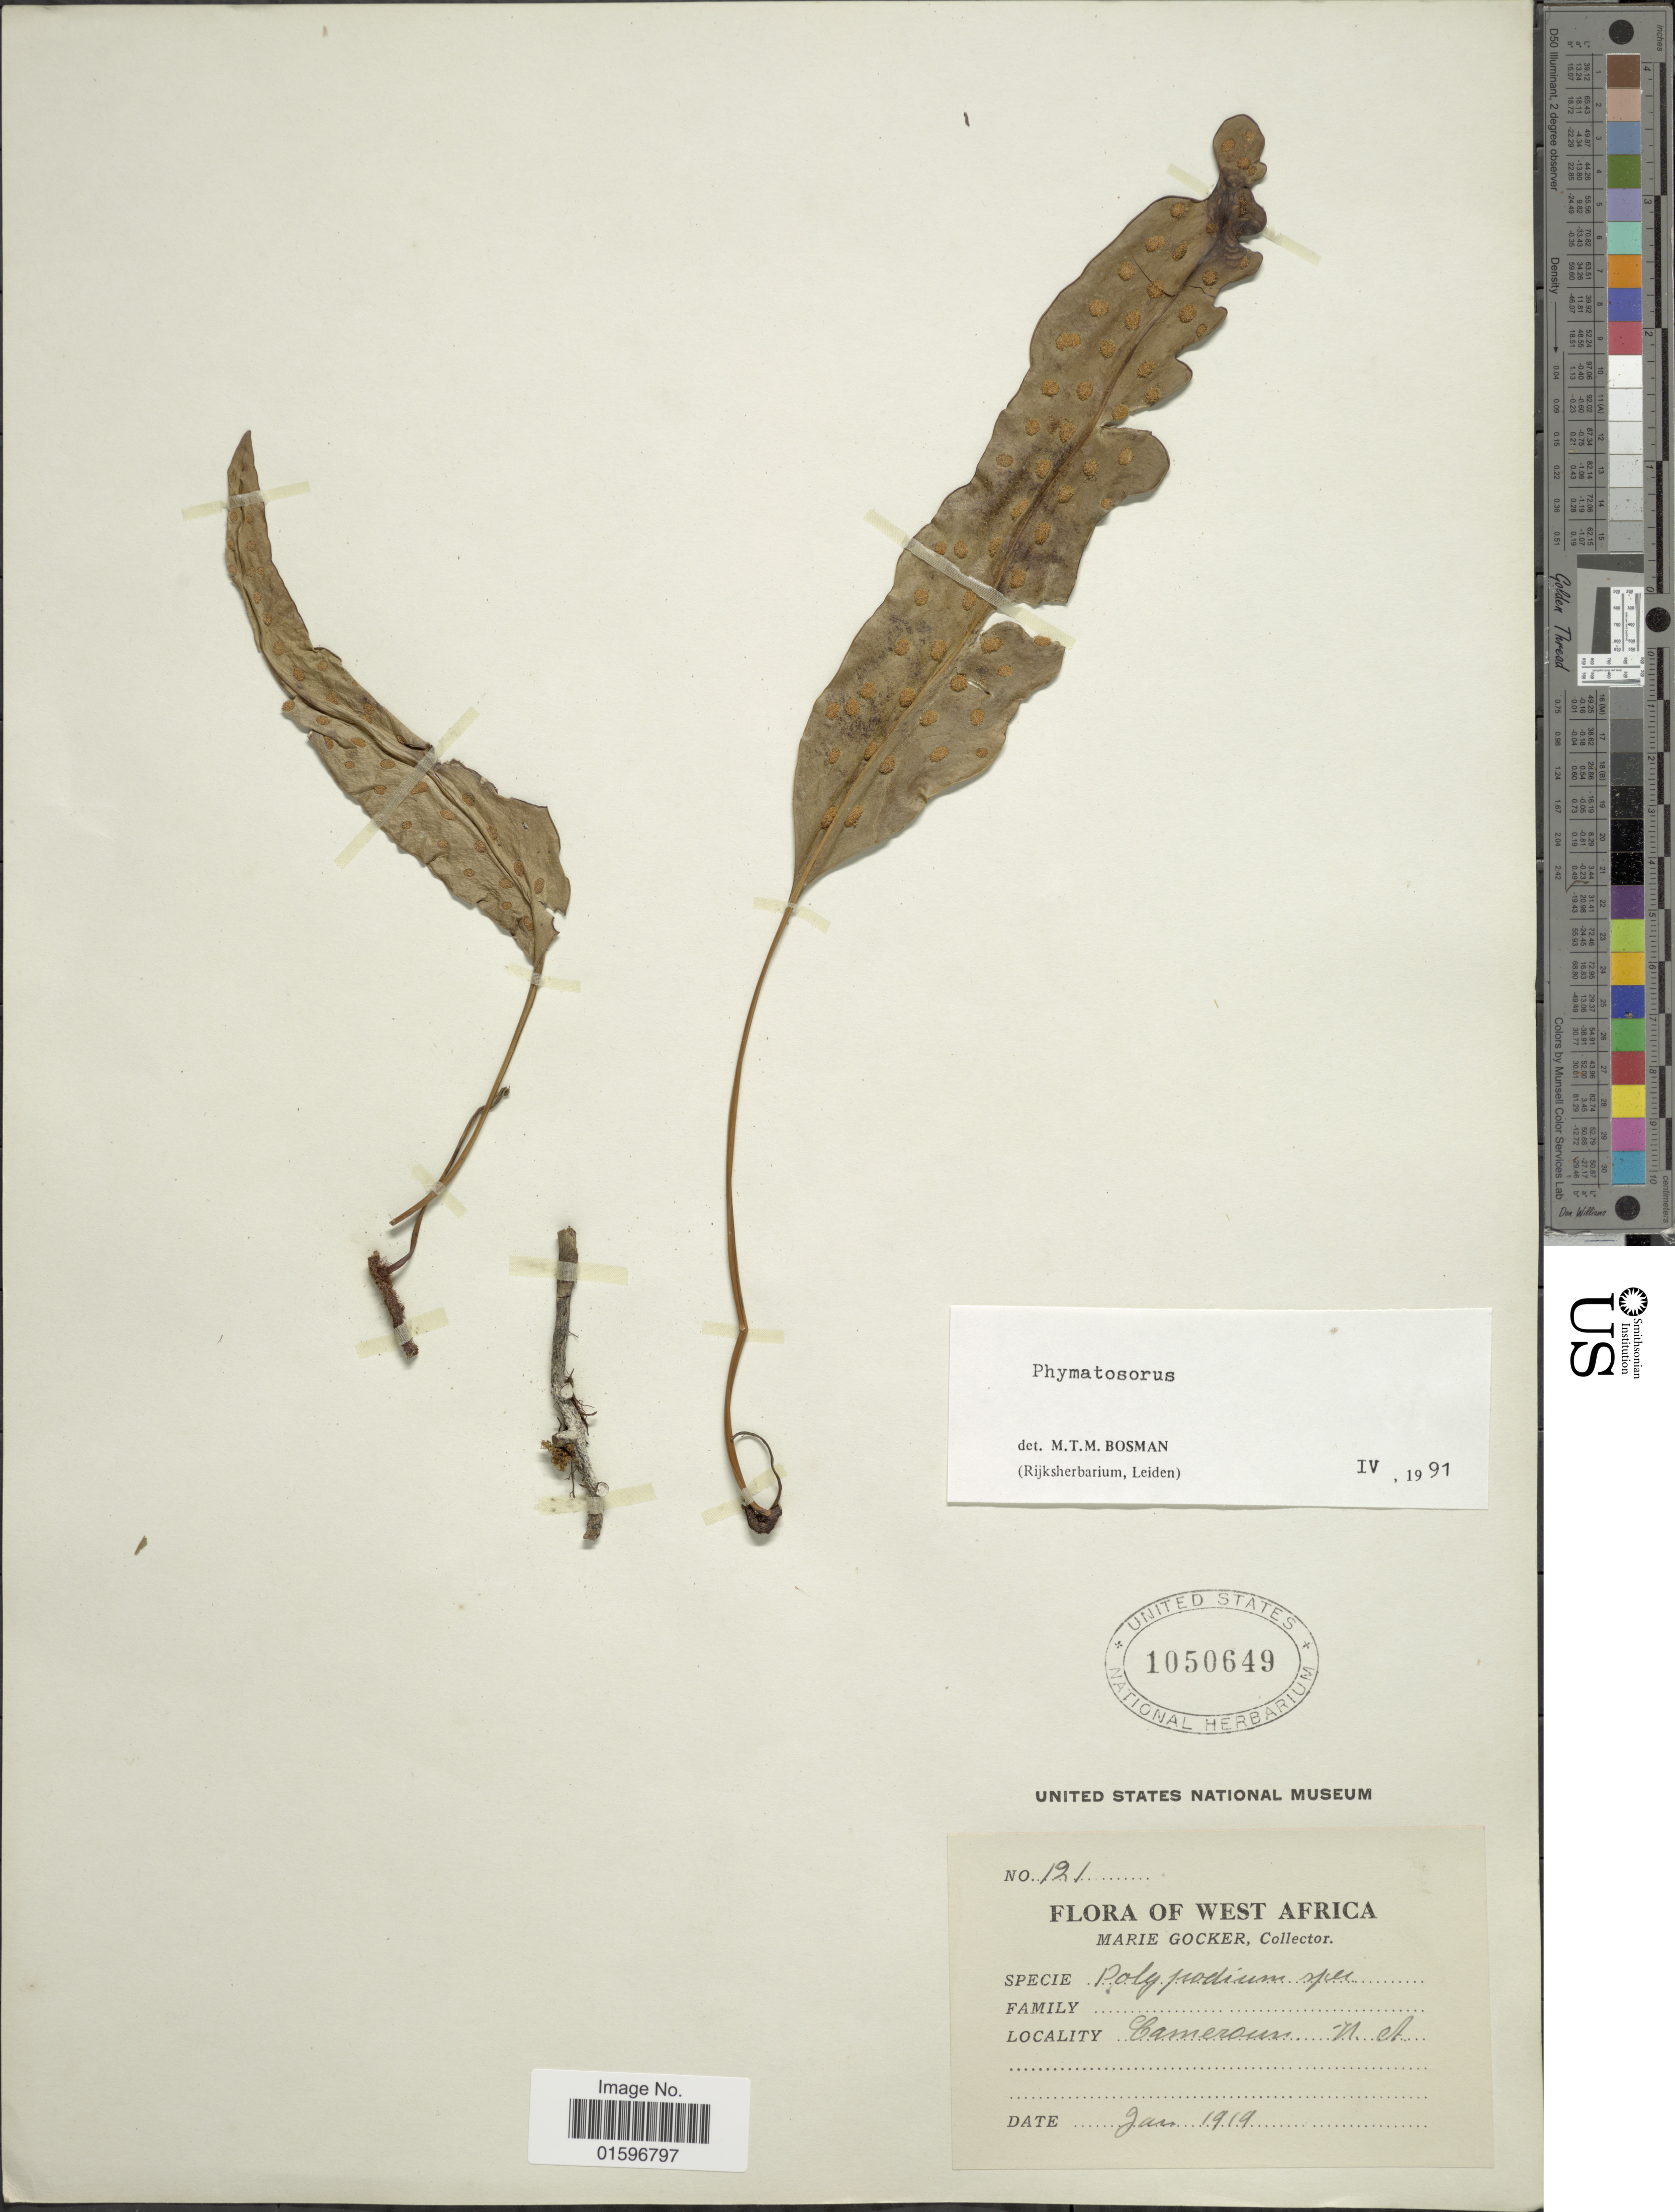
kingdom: Plantae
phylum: Tracheophyta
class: Polypodiopsida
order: Polypodiales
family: Polypodiaceae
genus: Polypodium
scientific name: Polypodium sp.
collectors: M. Gocker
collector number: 121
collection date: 1919-01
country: Cameroon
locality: West Africa, Cameroun, W. A.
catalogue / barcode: US 1050649